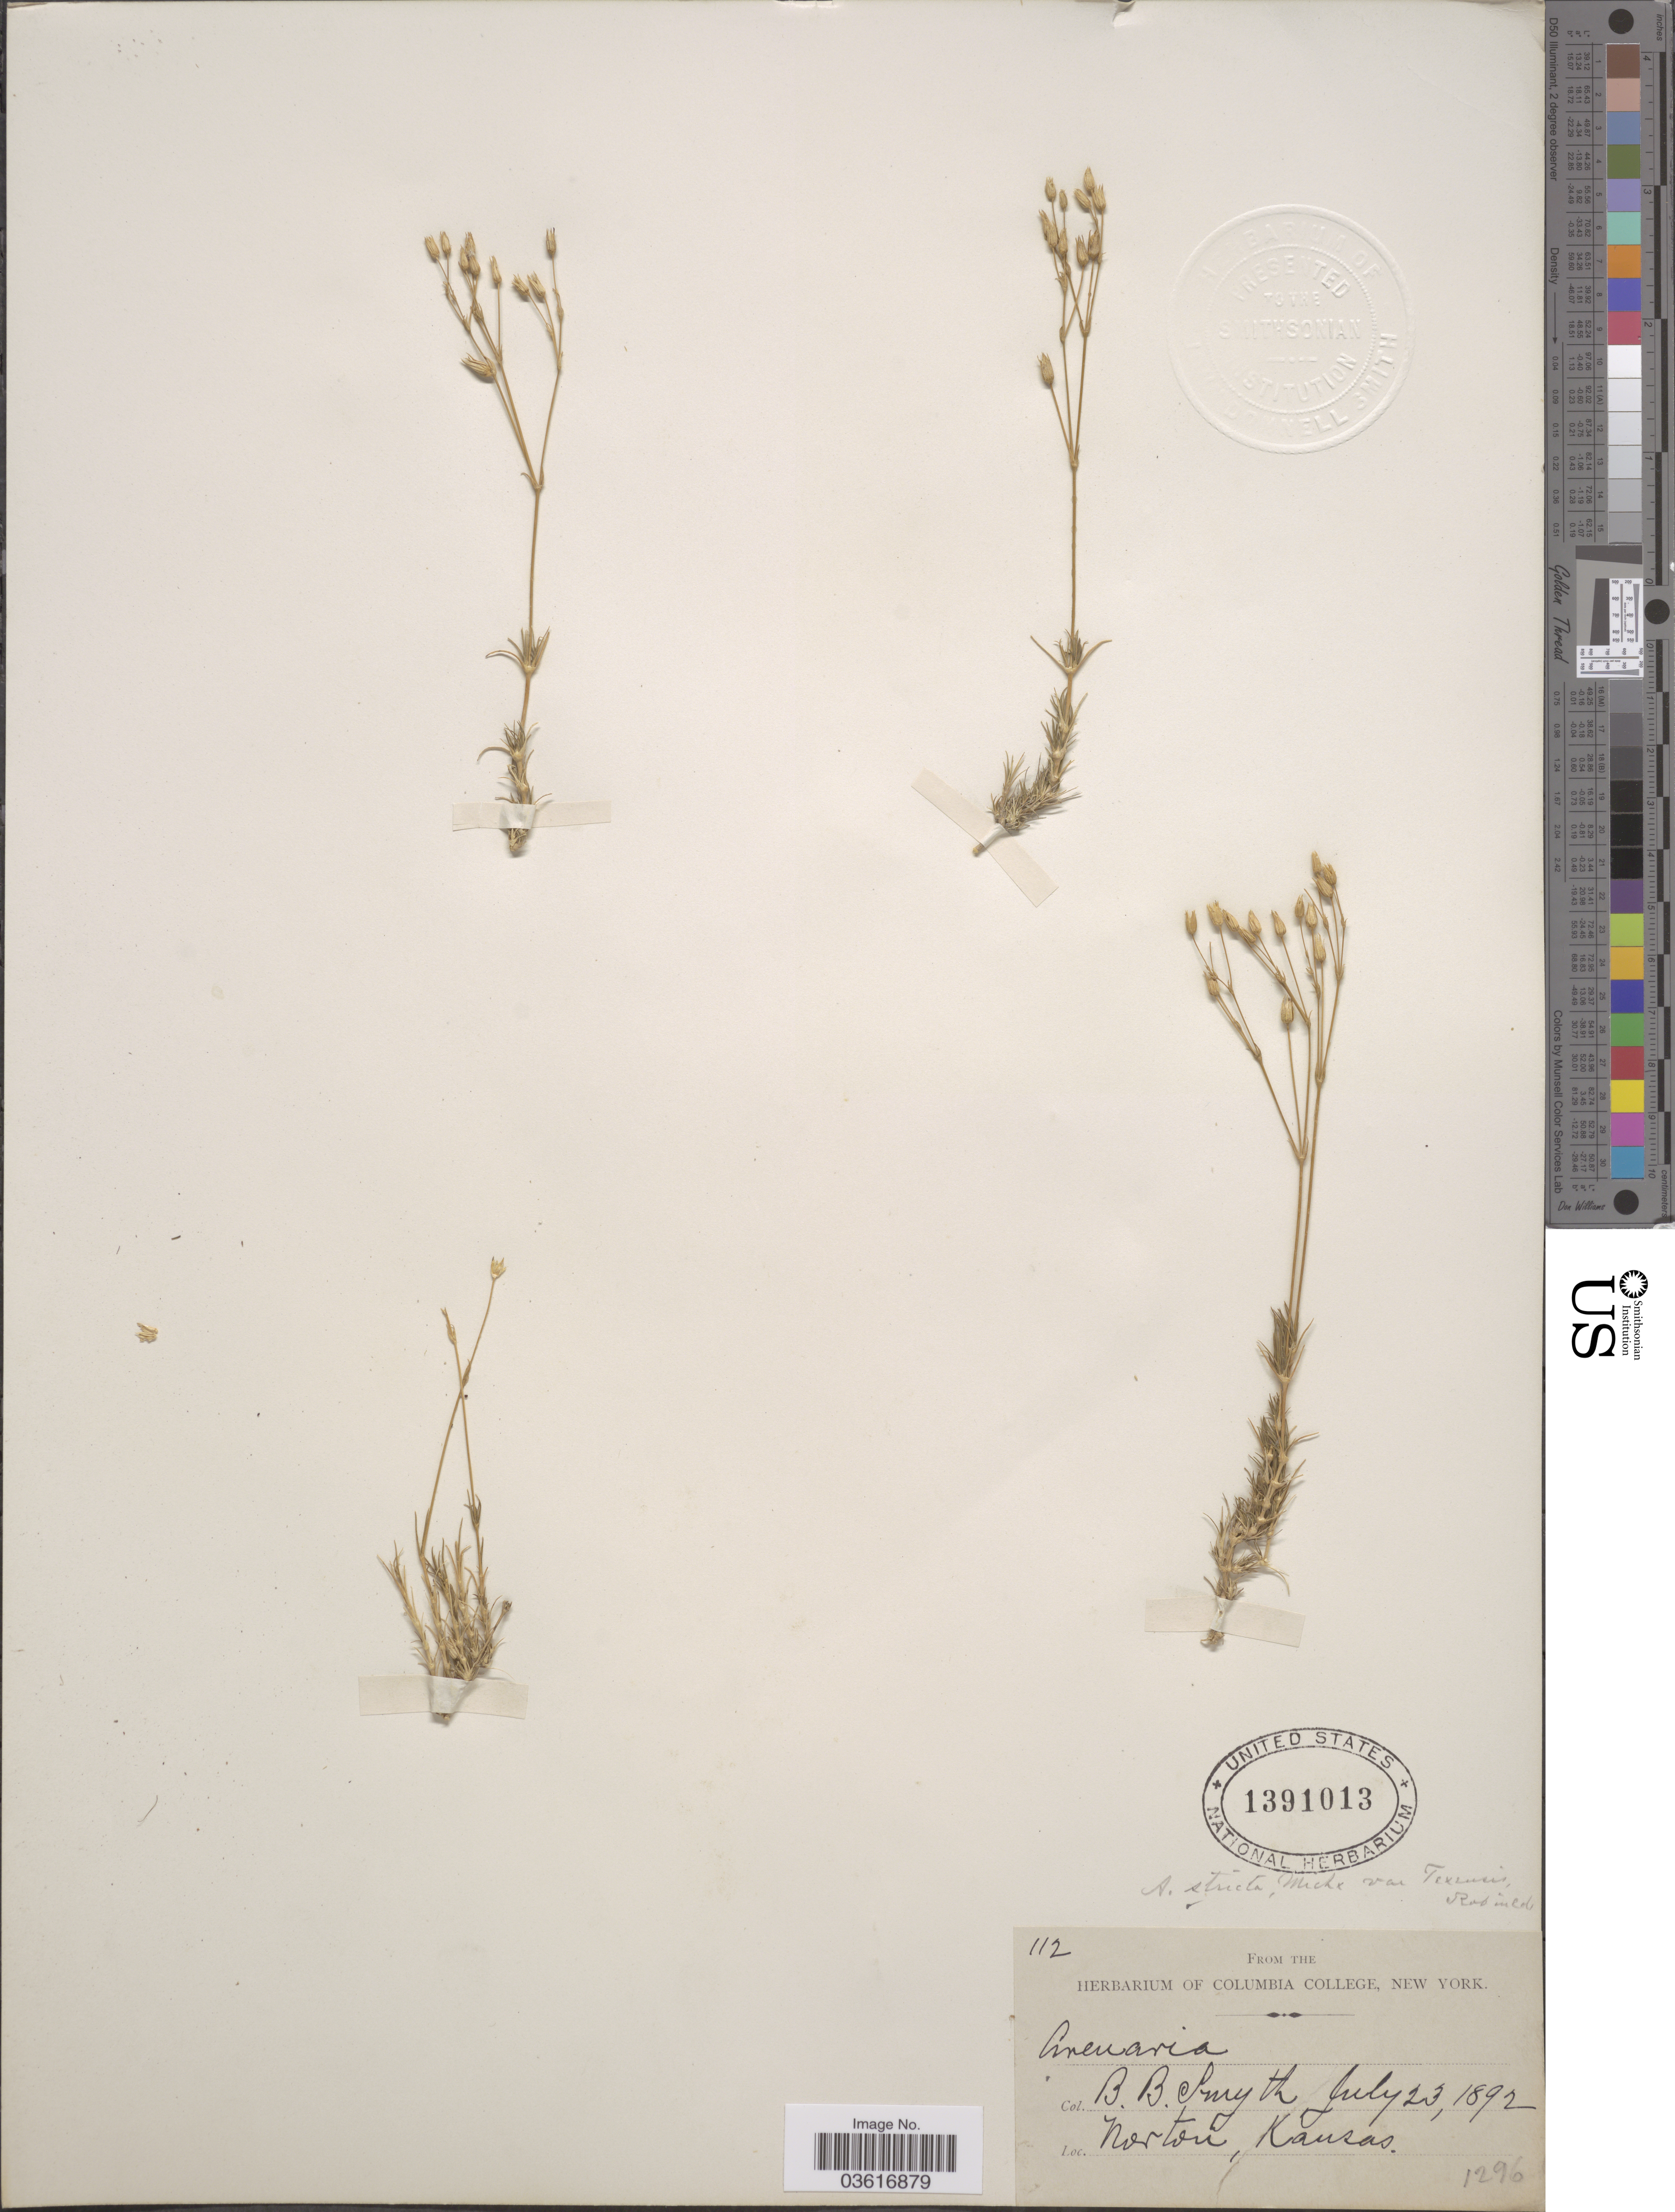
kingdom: Plantae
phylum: Tracheophyta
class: Magnoliopsida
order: Caryophyllales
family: Caryophyllaceae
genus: Minuartia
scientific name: Minuartia stricta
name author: (Sw.) Hiern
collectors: B. Smyth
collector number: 112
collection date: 1892-07-23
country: United States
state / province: Kansas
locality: Norton.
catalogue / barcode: US 1391013